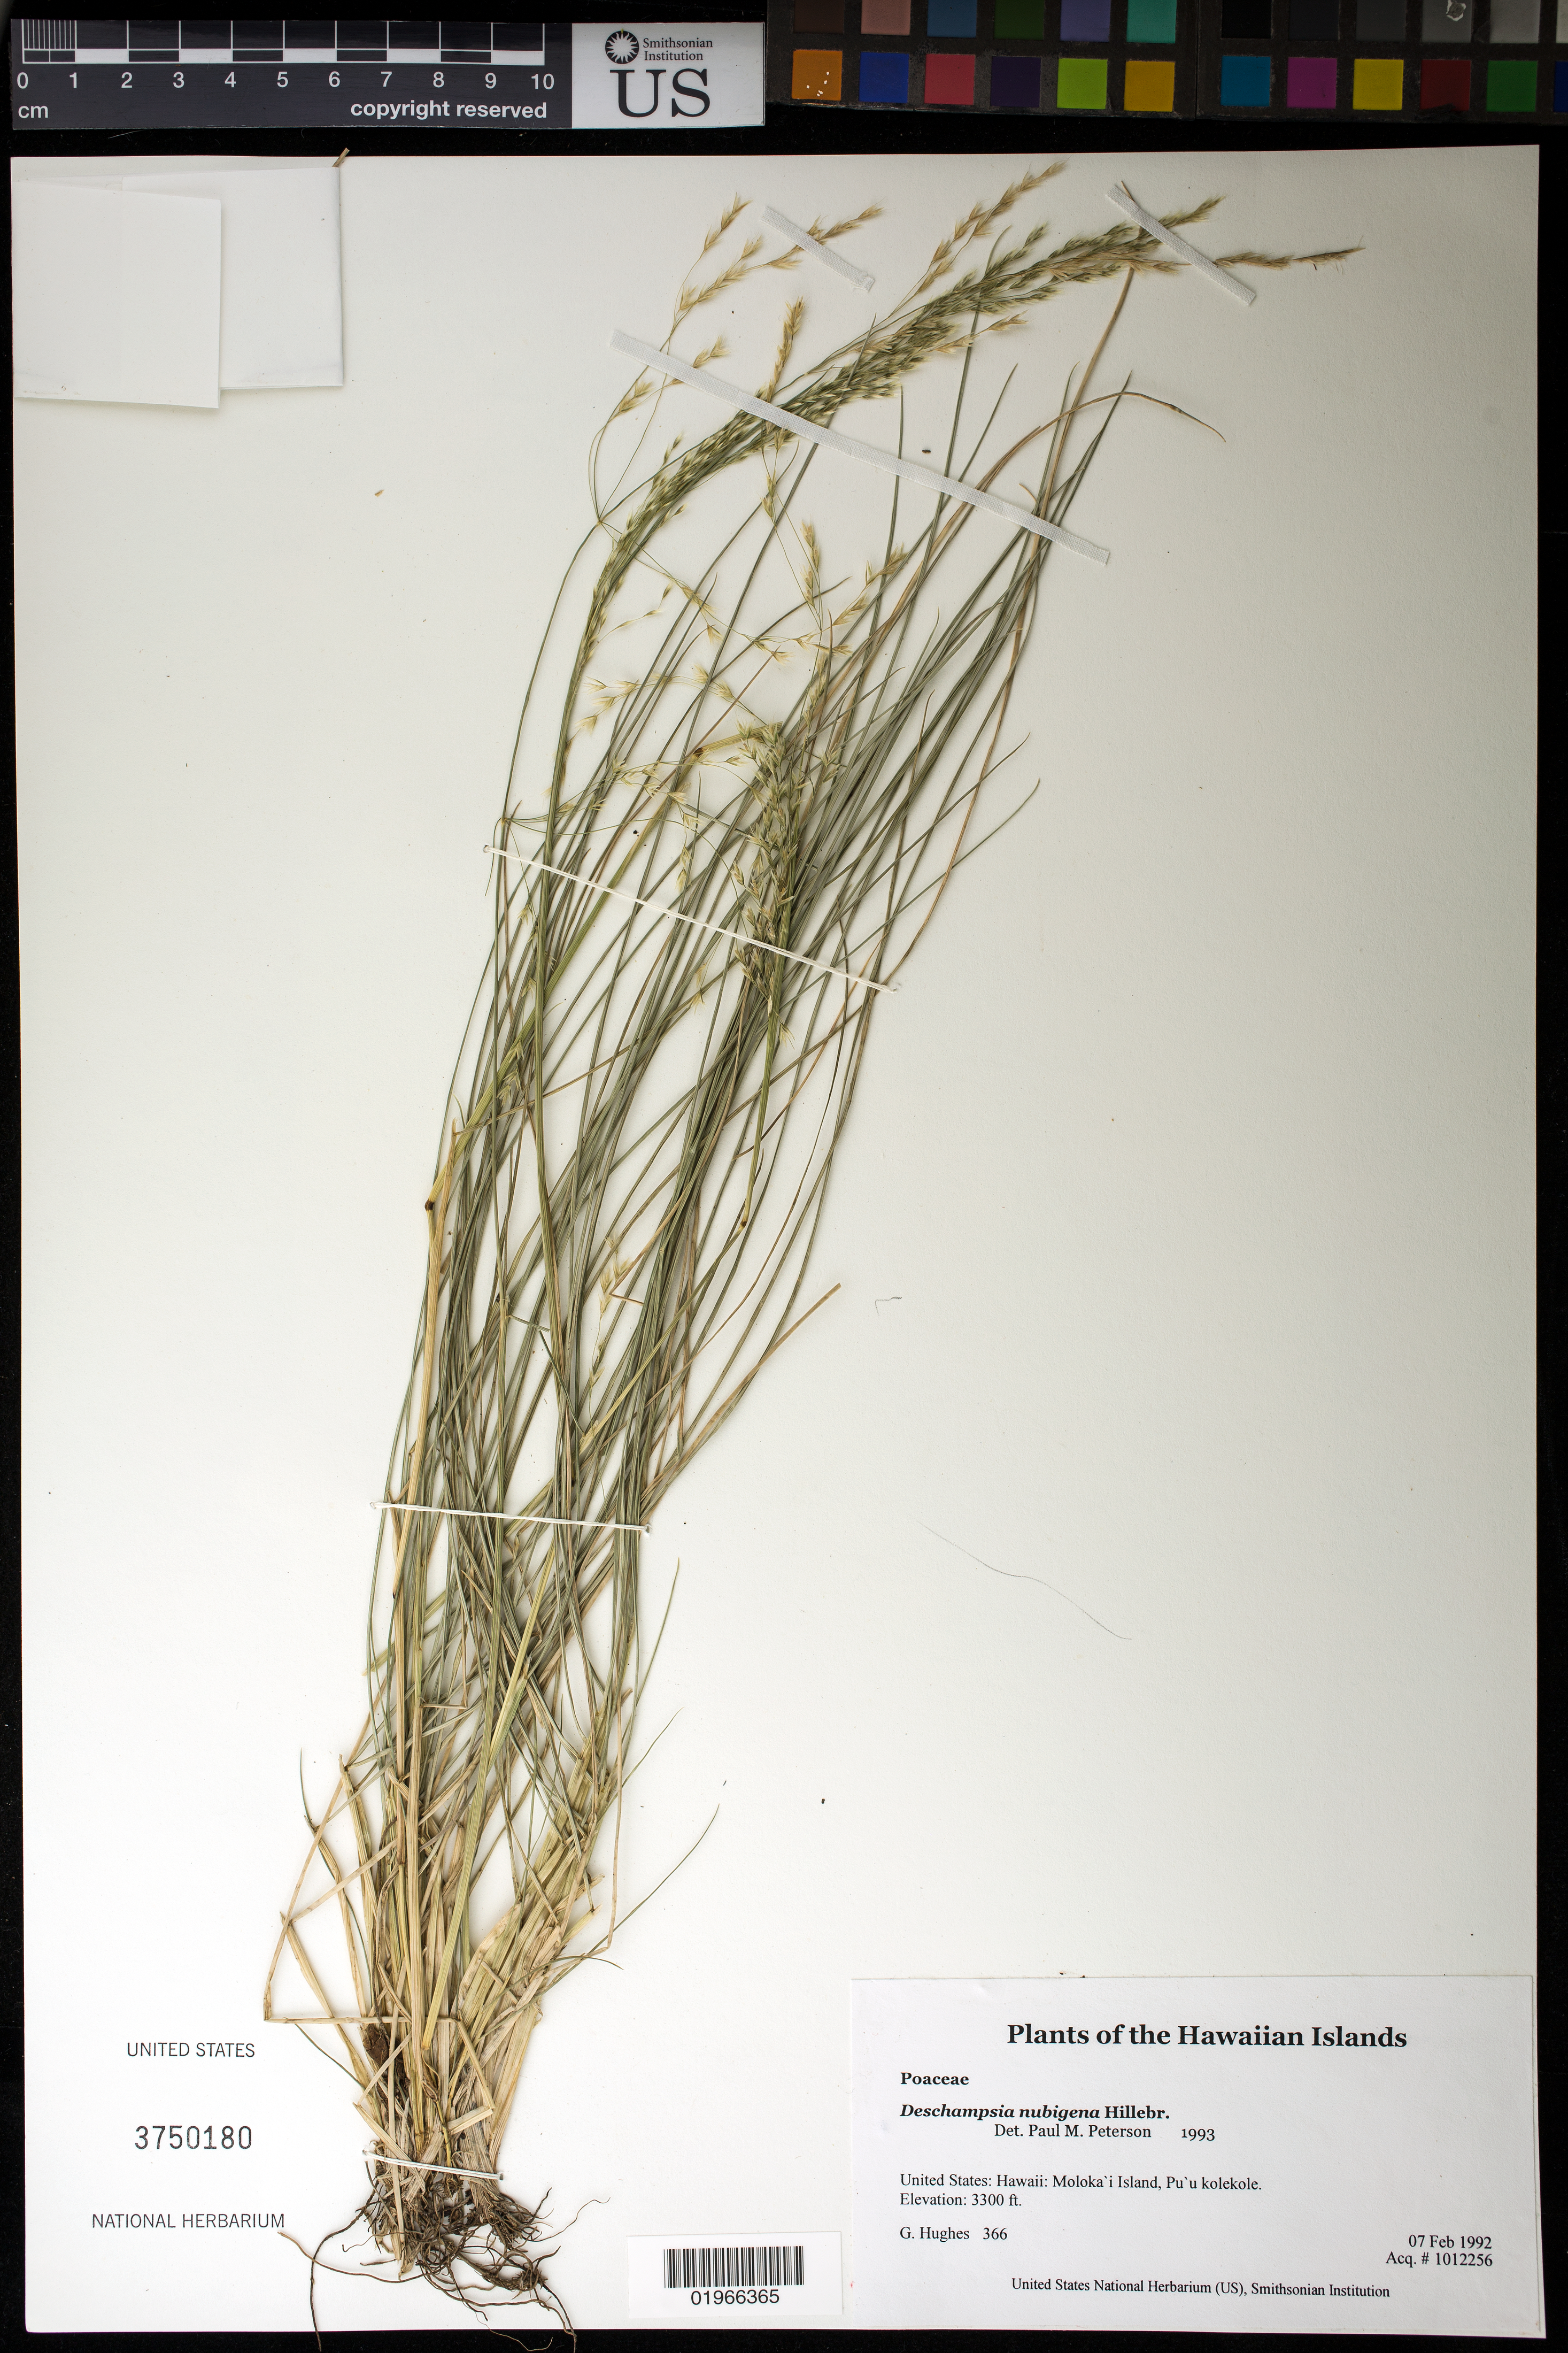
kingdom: Plantae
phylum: Tracheophyta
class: Liliopsida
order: Poales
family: Poaceae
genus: Deschampsia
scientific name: Deschampsia nubigena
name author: Hillebr.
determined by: Peterson, Paul M., (BOT), Smithsonian Institution - National Museum of Natural History (UNITED STATES)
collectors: G. Hughes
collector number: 366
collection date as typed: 2-7-92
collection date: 1992-02-07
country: United States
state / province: Hawaii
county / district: Maui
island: Moloka'i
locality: Pu'u kolekole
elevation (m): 1006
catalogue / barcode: US 3750180